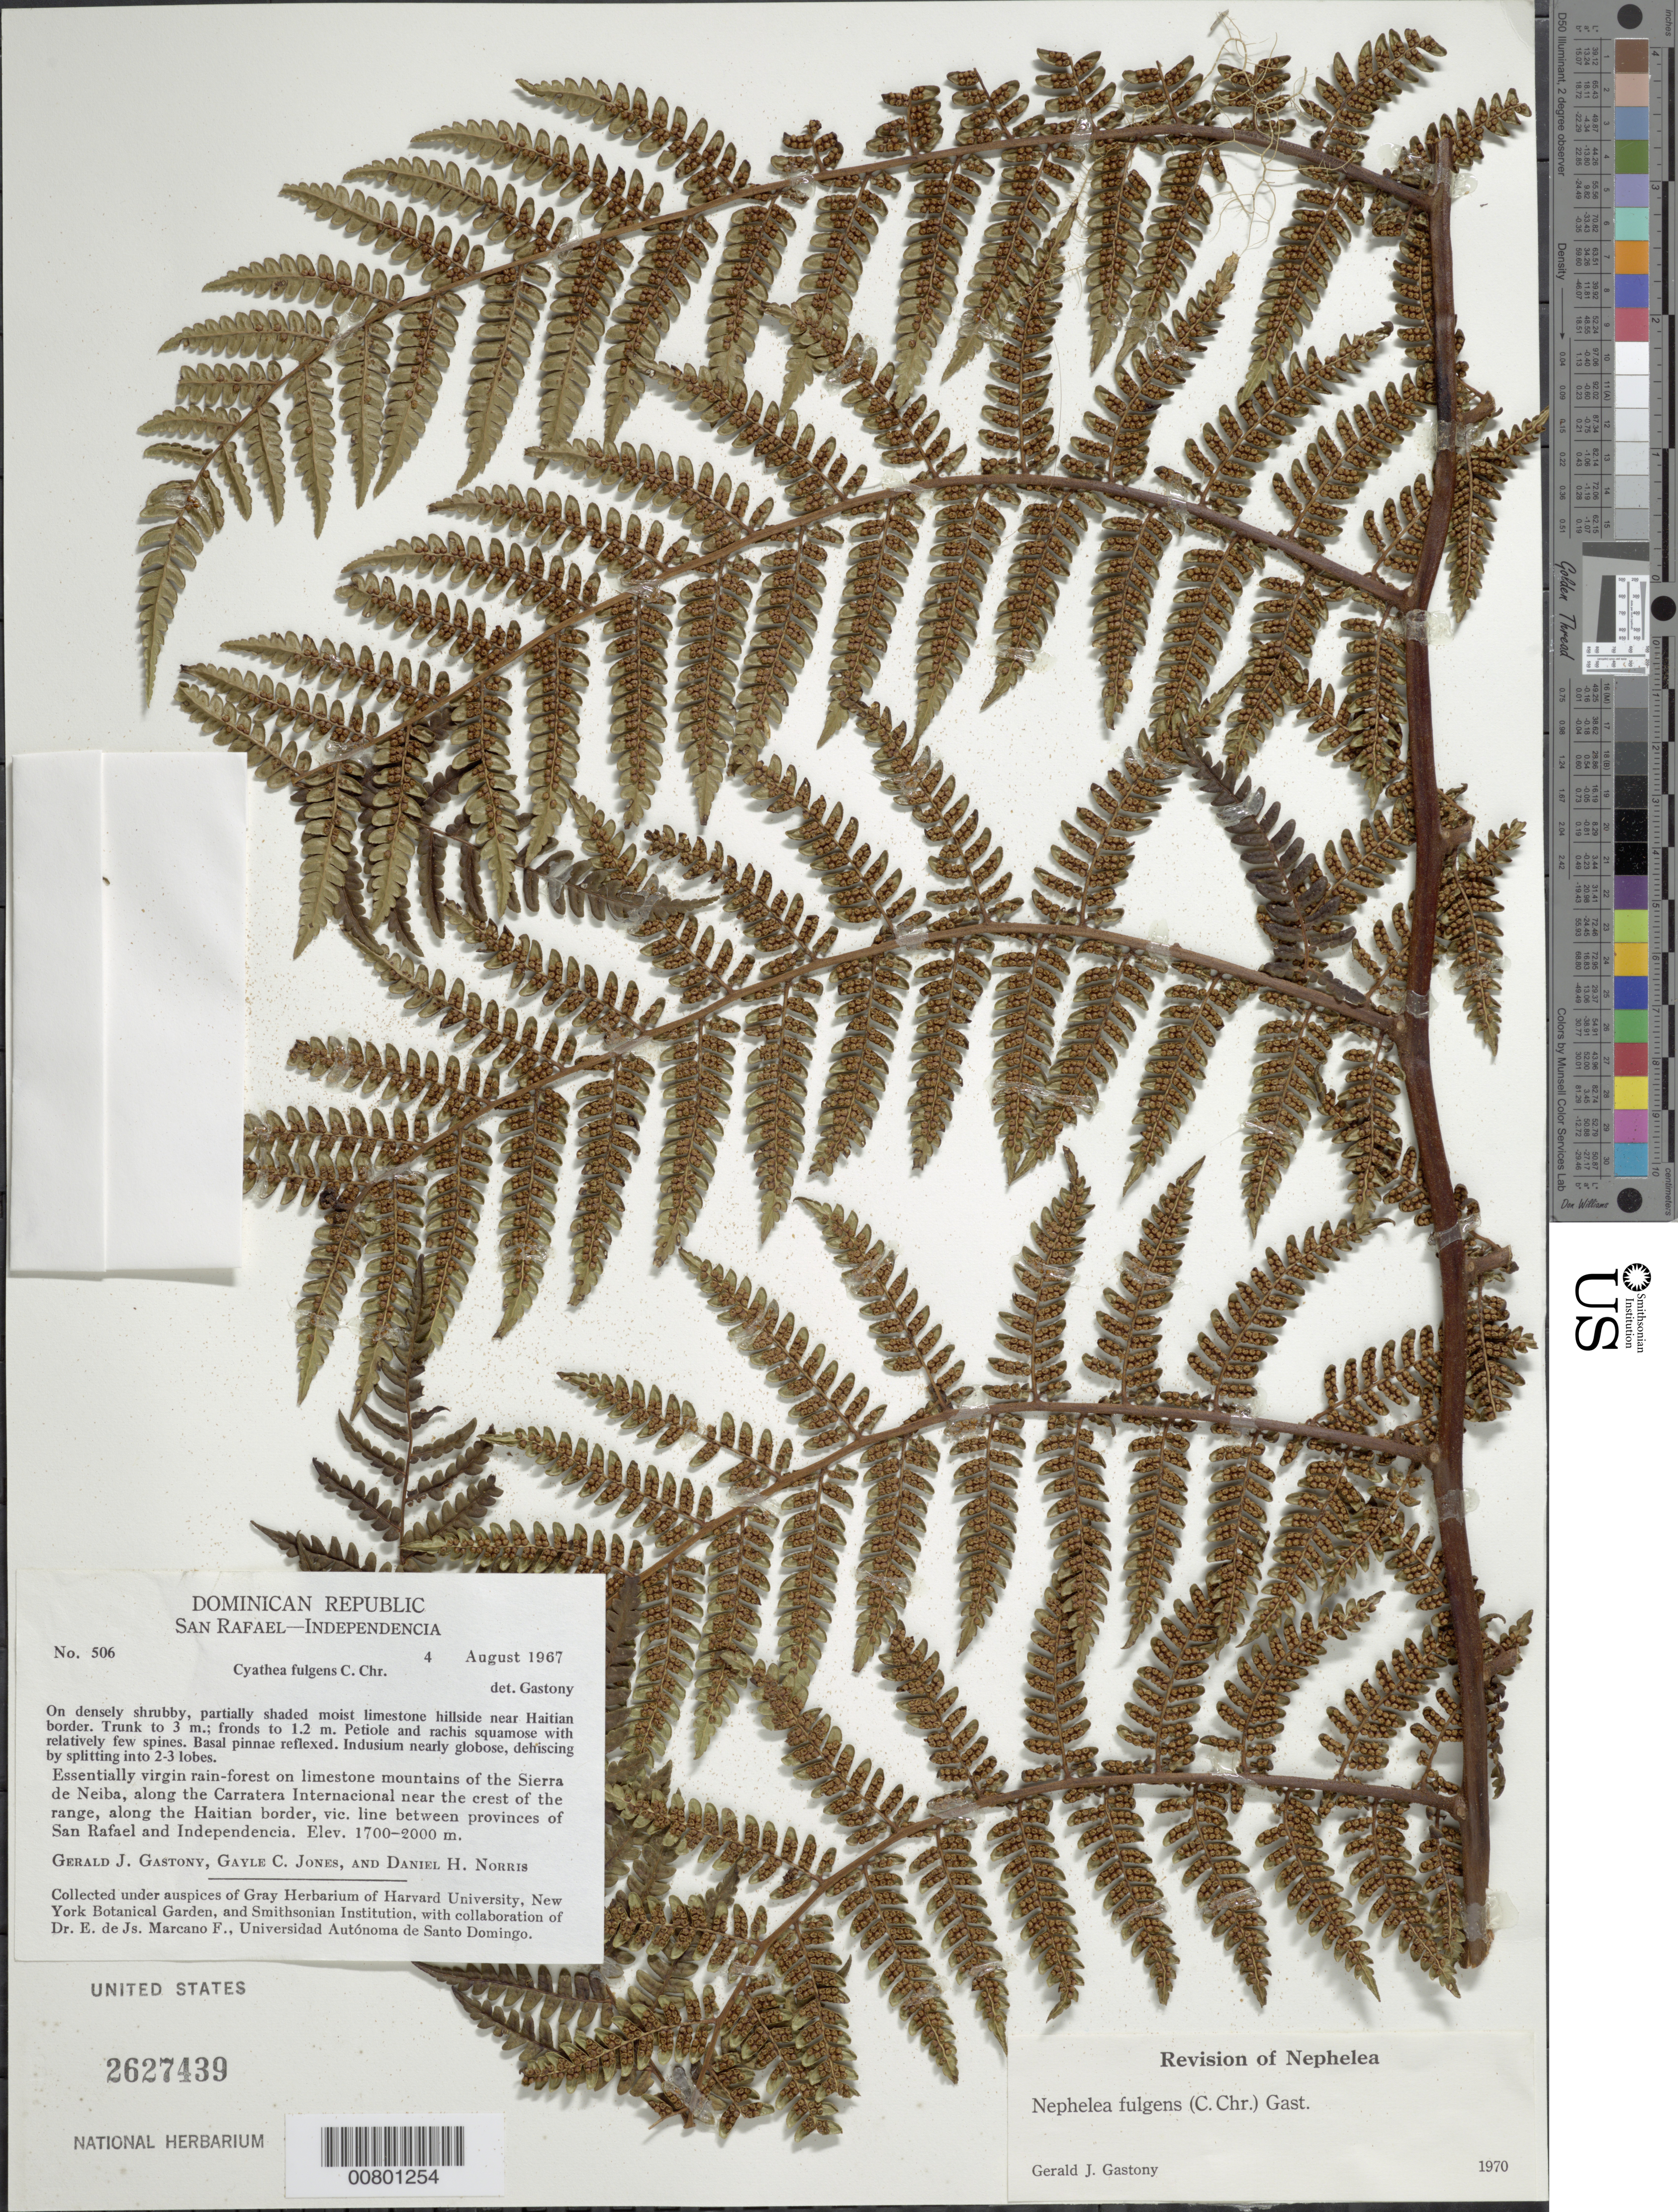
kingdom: Plantae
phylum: Tracheophyta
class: Polypodiopsida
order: Cyatheales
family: Cyatheaceae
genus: Alsophila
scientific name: Alsophila fulgens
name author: (C. Chr.) D.S. Conant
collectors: G. Gastony, G. C. Jones & D. H. Norris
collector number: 506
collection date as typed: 04 Aug 1967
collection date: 1967-08-04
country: Dominican Republic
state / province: Independencia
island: Hispaniola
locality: San Rafael-Independencia; Sierra de Neiba, Carratera Internacional, along haitian border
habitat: Essentially virgin rainforest on limestone mountains; on dense shrubby, partially shaded moist limestone hillside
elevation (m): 1700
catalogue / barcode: US 2627439